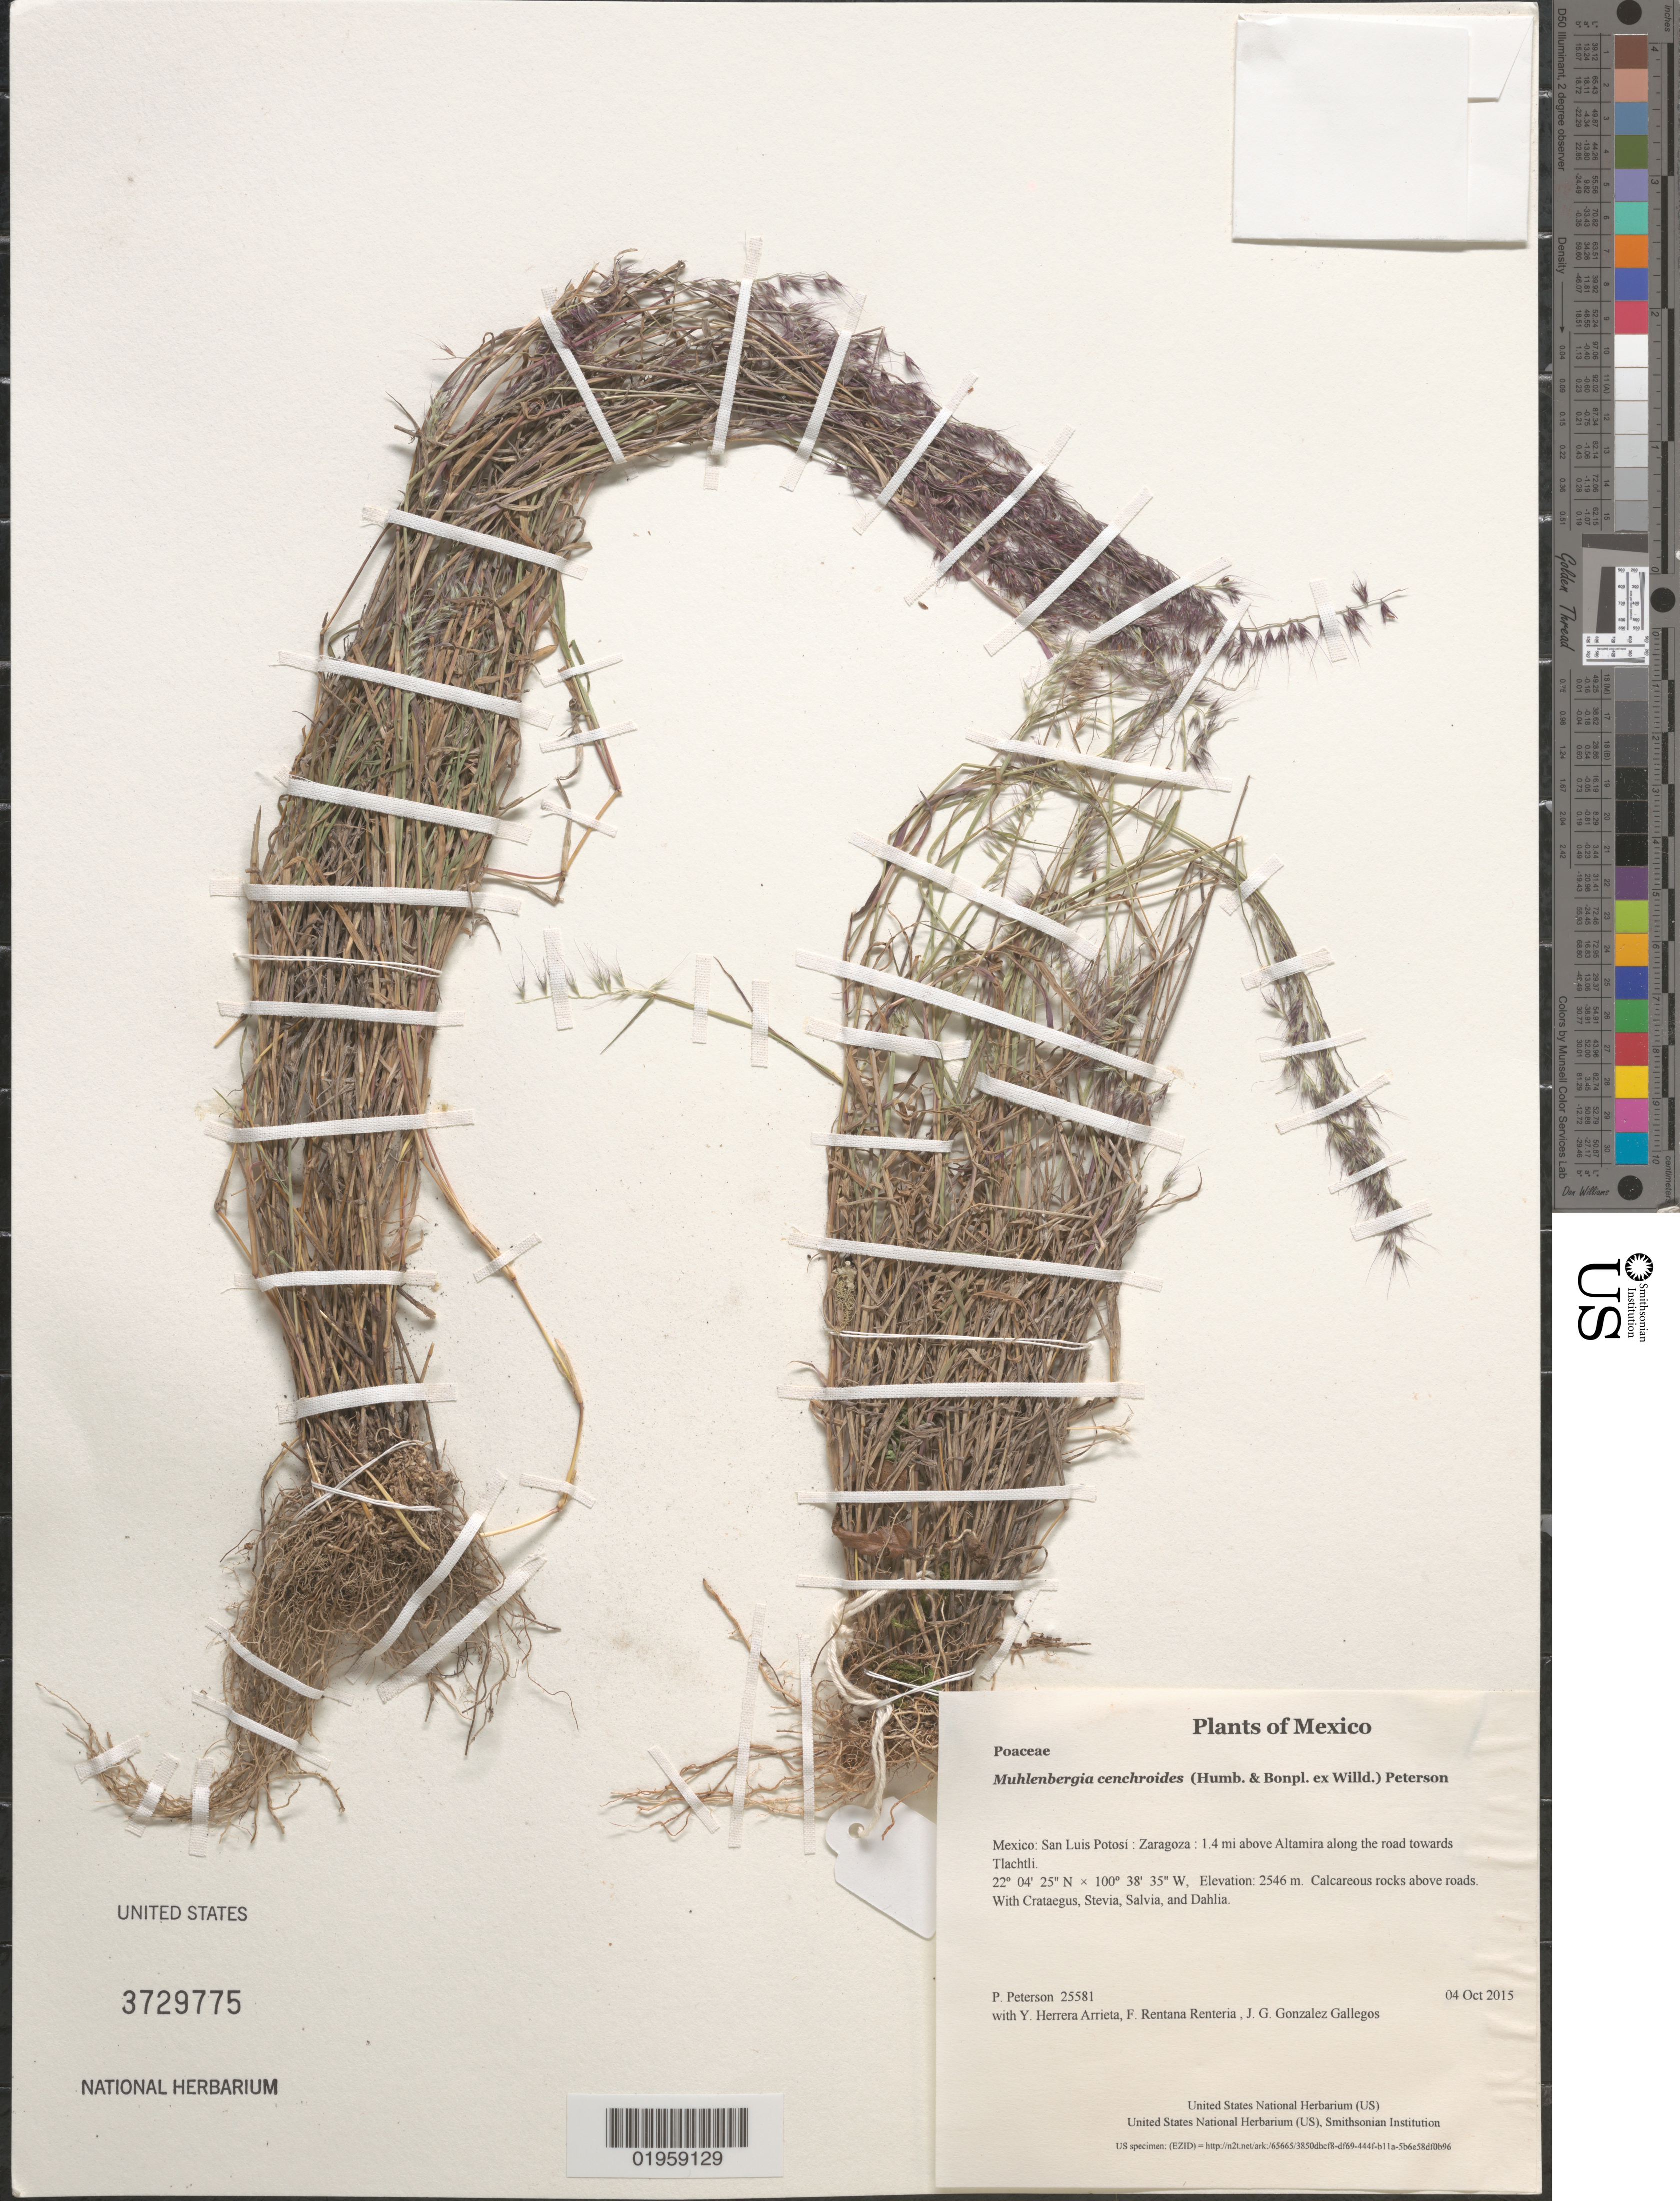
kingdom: Plantae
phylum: Tracheophyta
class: Liliopsida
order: Poales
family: Poaceae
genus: Muhlenbergia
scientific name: Muhlenbergia cenchroides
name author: (Humb. & Bonpl. ex Willd.) P.M. Peterson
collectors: P. M. Peterson, Y. Herrera Arrieta, F. Rentana Renteria & J. G. Gonzalez Gallegos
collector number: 25581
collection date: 2015-10-04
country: Mexico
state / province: San Luis Potosí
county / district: Zaragoza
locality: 1.4 mi above Altamira along the road towards Tlachtli.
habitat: Calcareous rocks above roads.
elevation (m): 2546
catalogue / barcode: US 3729775